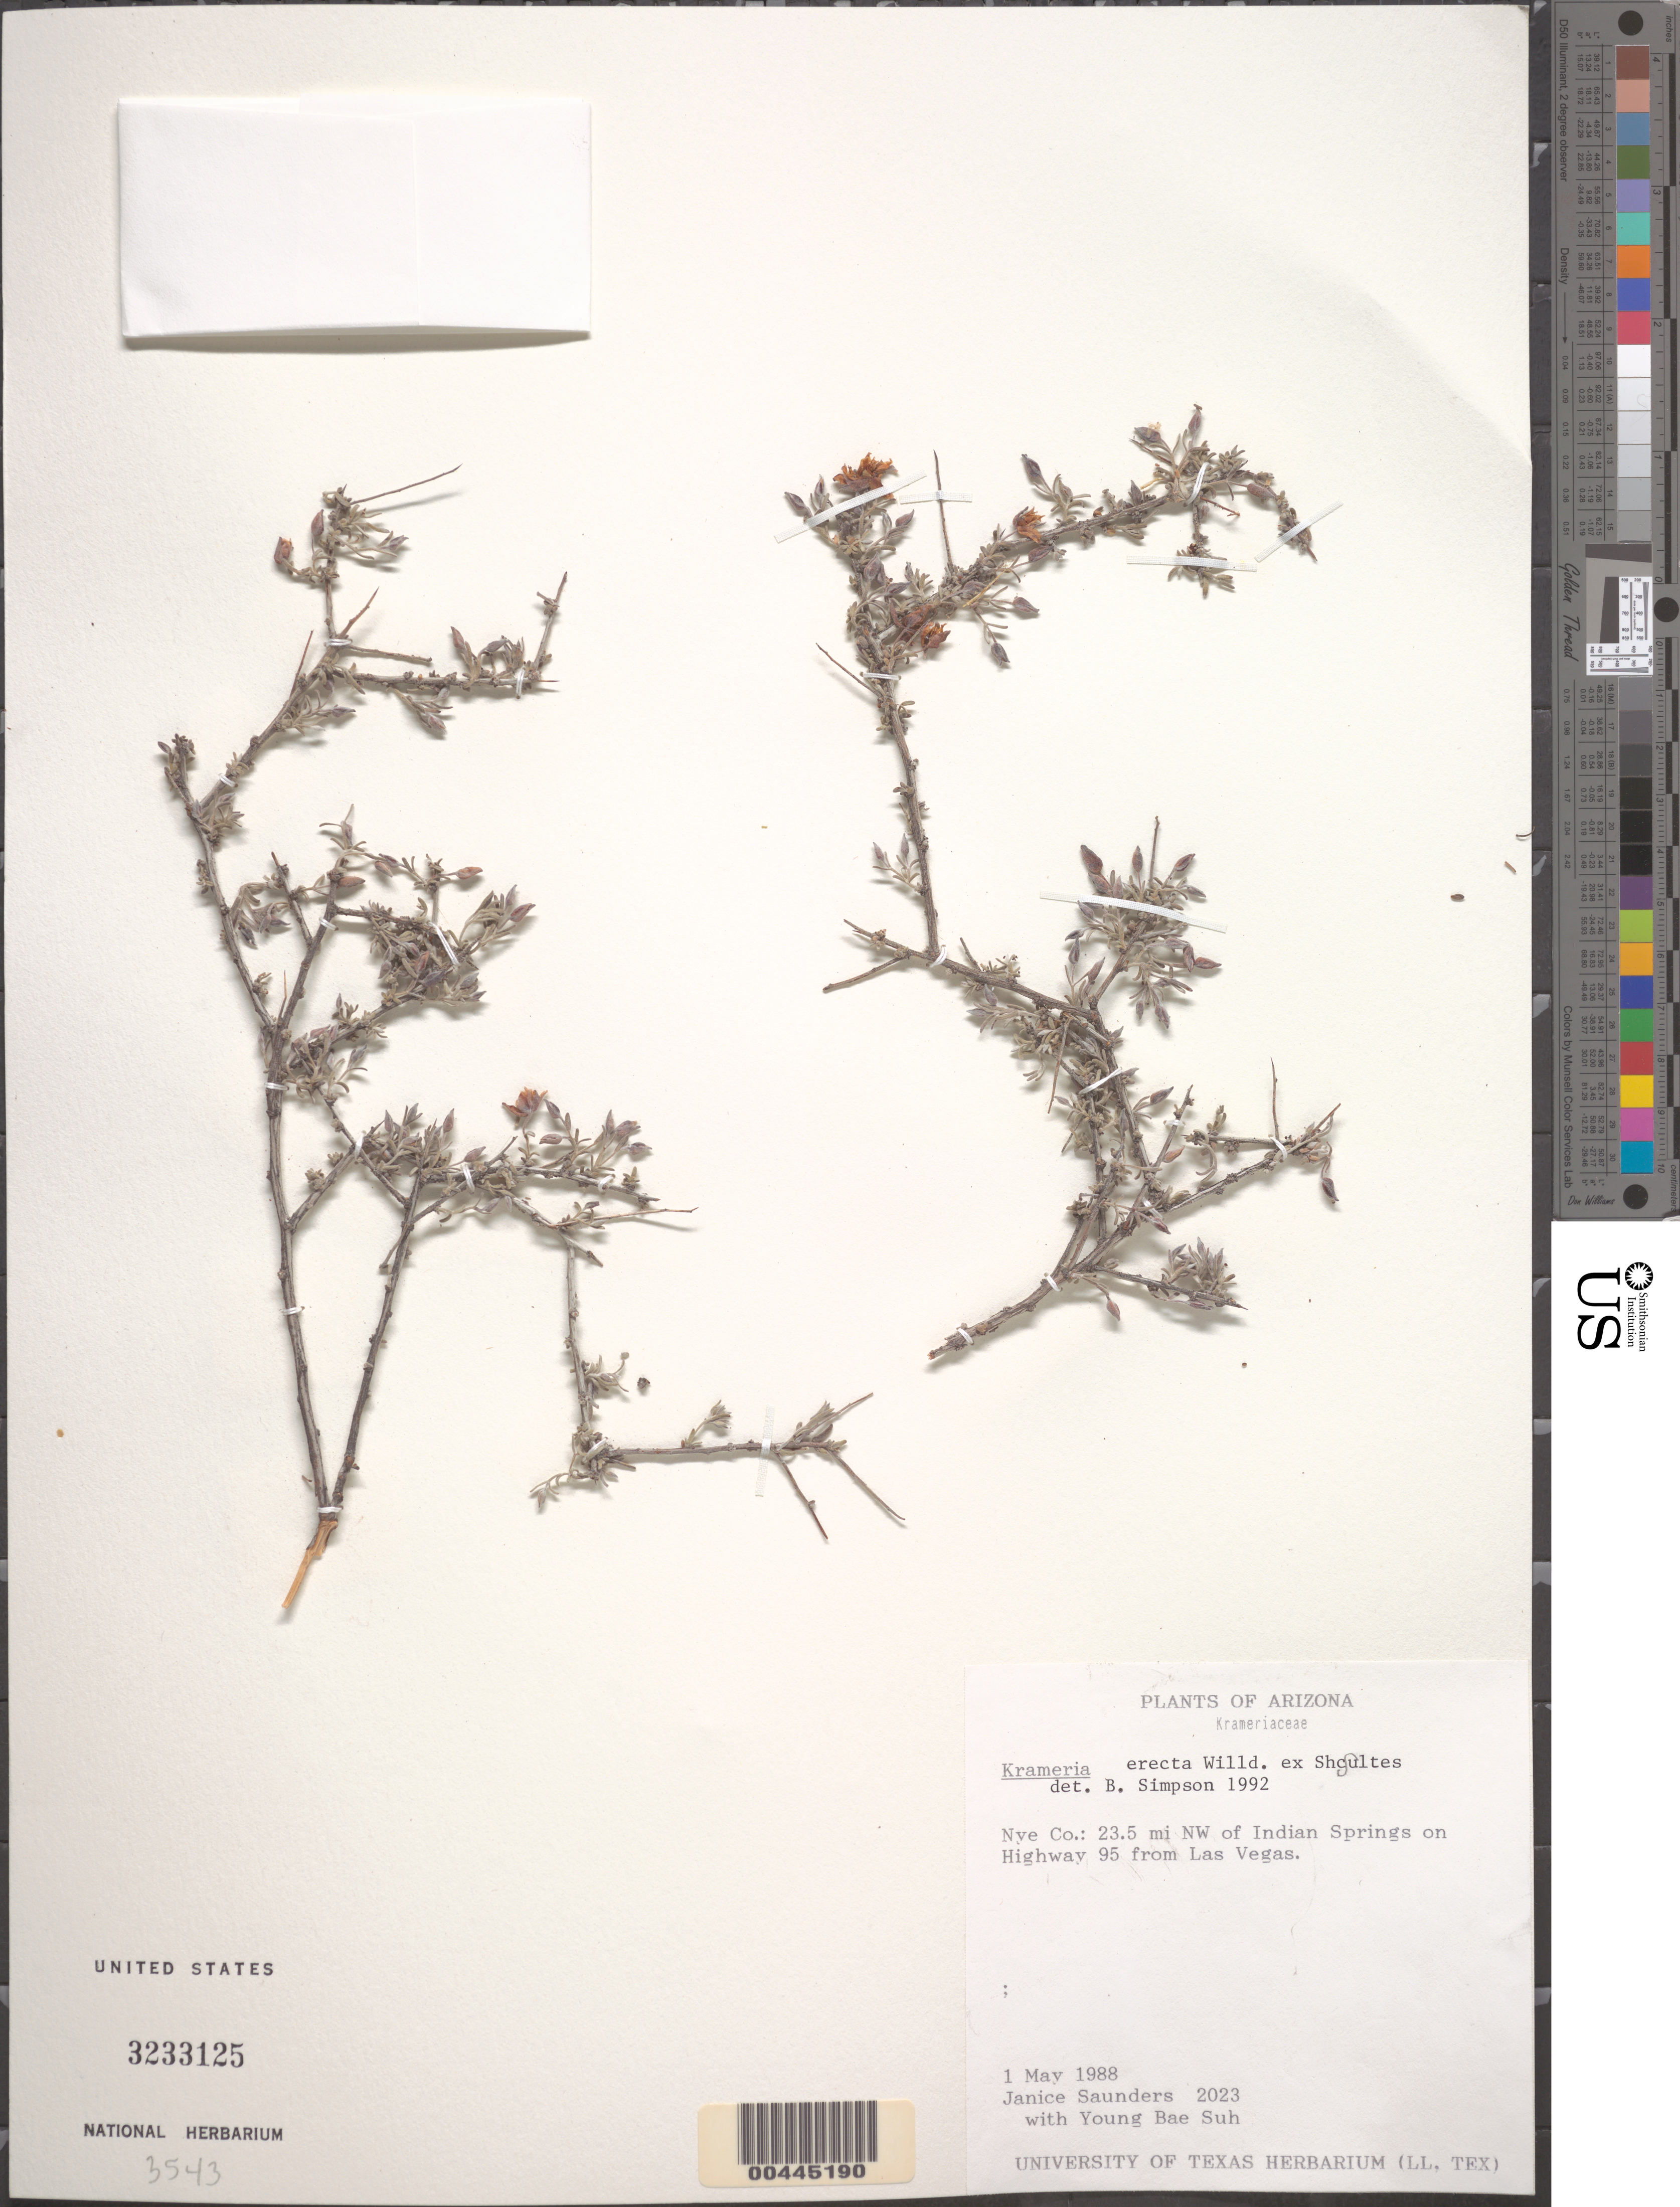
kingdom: Plantae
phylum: Tracheophyta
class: Magnoliopsida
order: Zygophyllales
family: Krameriaceae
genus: Krameria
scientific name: Krameria erecta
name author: Willd. ex Schult.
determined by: Simpson, B.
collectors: J. Saunders & Y. Suh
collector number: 2023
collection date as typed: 01 May 1988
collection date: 1988-05-01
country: United States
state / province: Nevada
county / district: Nye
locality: Nw of indian springs on highway 95 from las vegas. [state originally recorded as arizona.]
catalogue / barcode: US 3233125